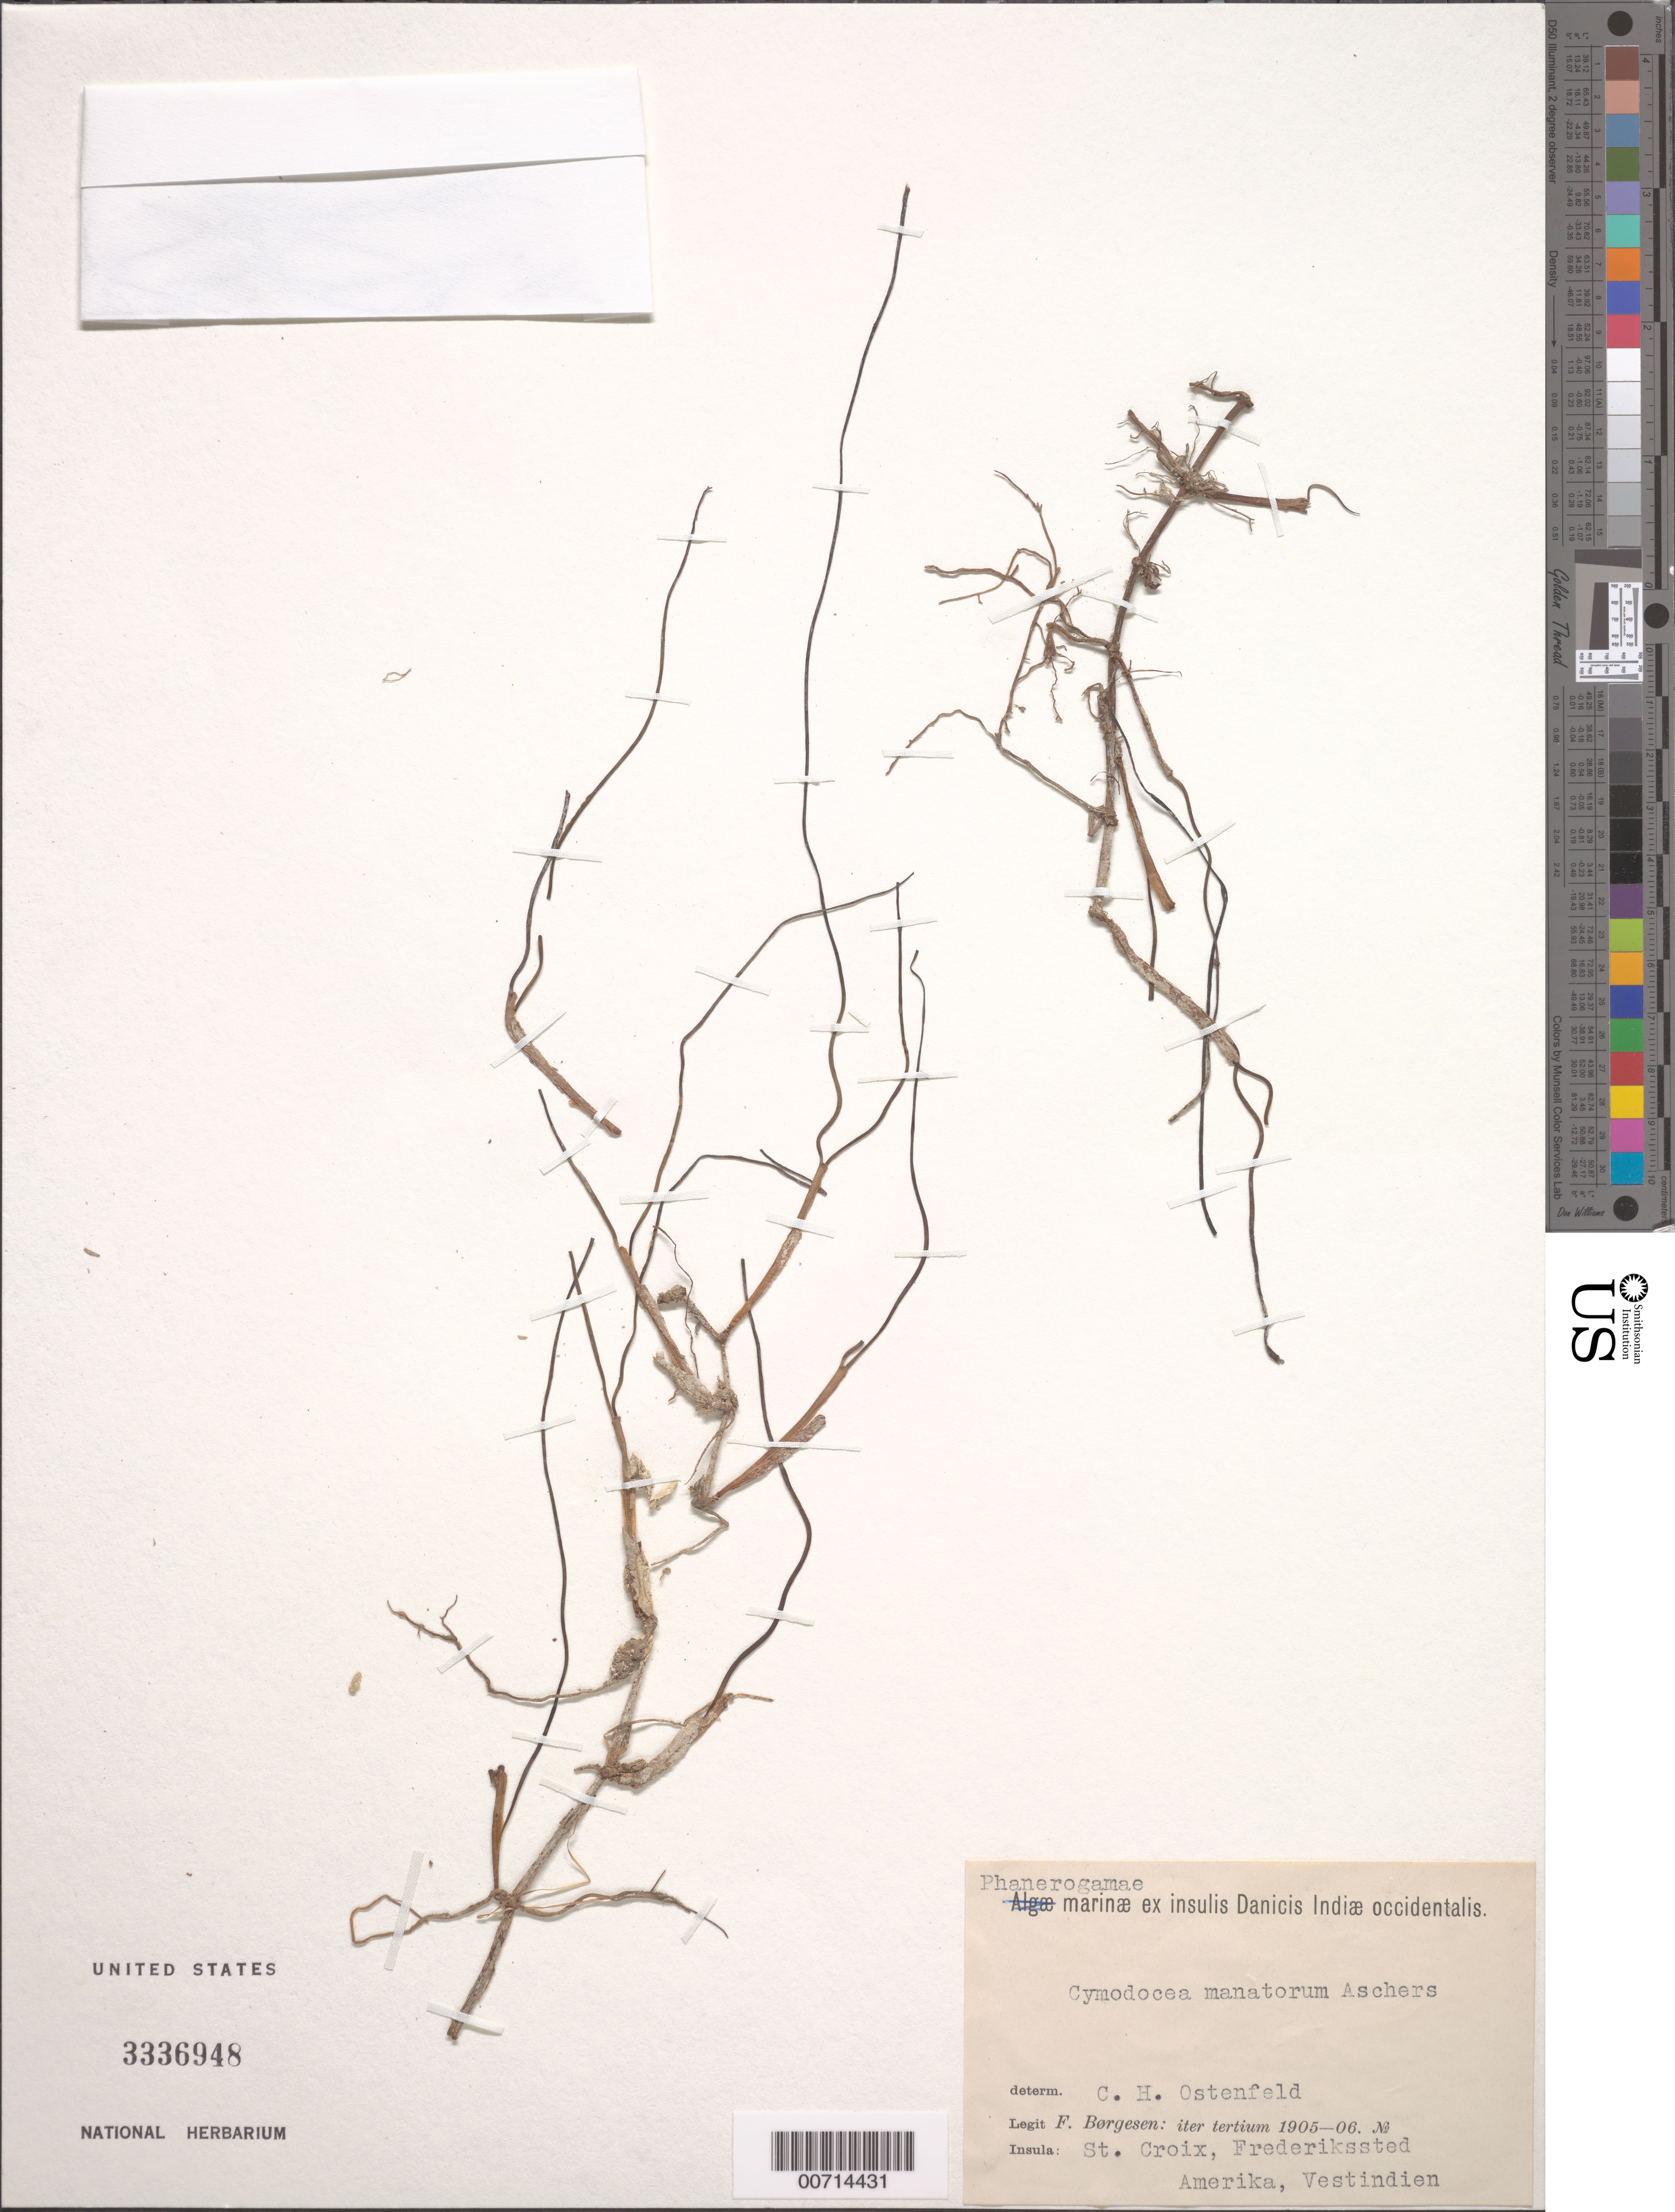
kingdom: Plantae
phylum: Tracheophyta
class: Liliopsida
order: Alismatales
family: Cymodoceaceae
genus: Syringodium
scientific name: Syringodium filiforme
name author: Kütz.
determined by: Ostenfeld, C. H.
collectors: F. C. Børgesen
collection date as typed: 1905 to -- --- 1906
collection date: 1905/1906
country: U.S. Virgin Islands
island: St. Croix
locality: Frederiksted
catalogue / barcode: US 3336948